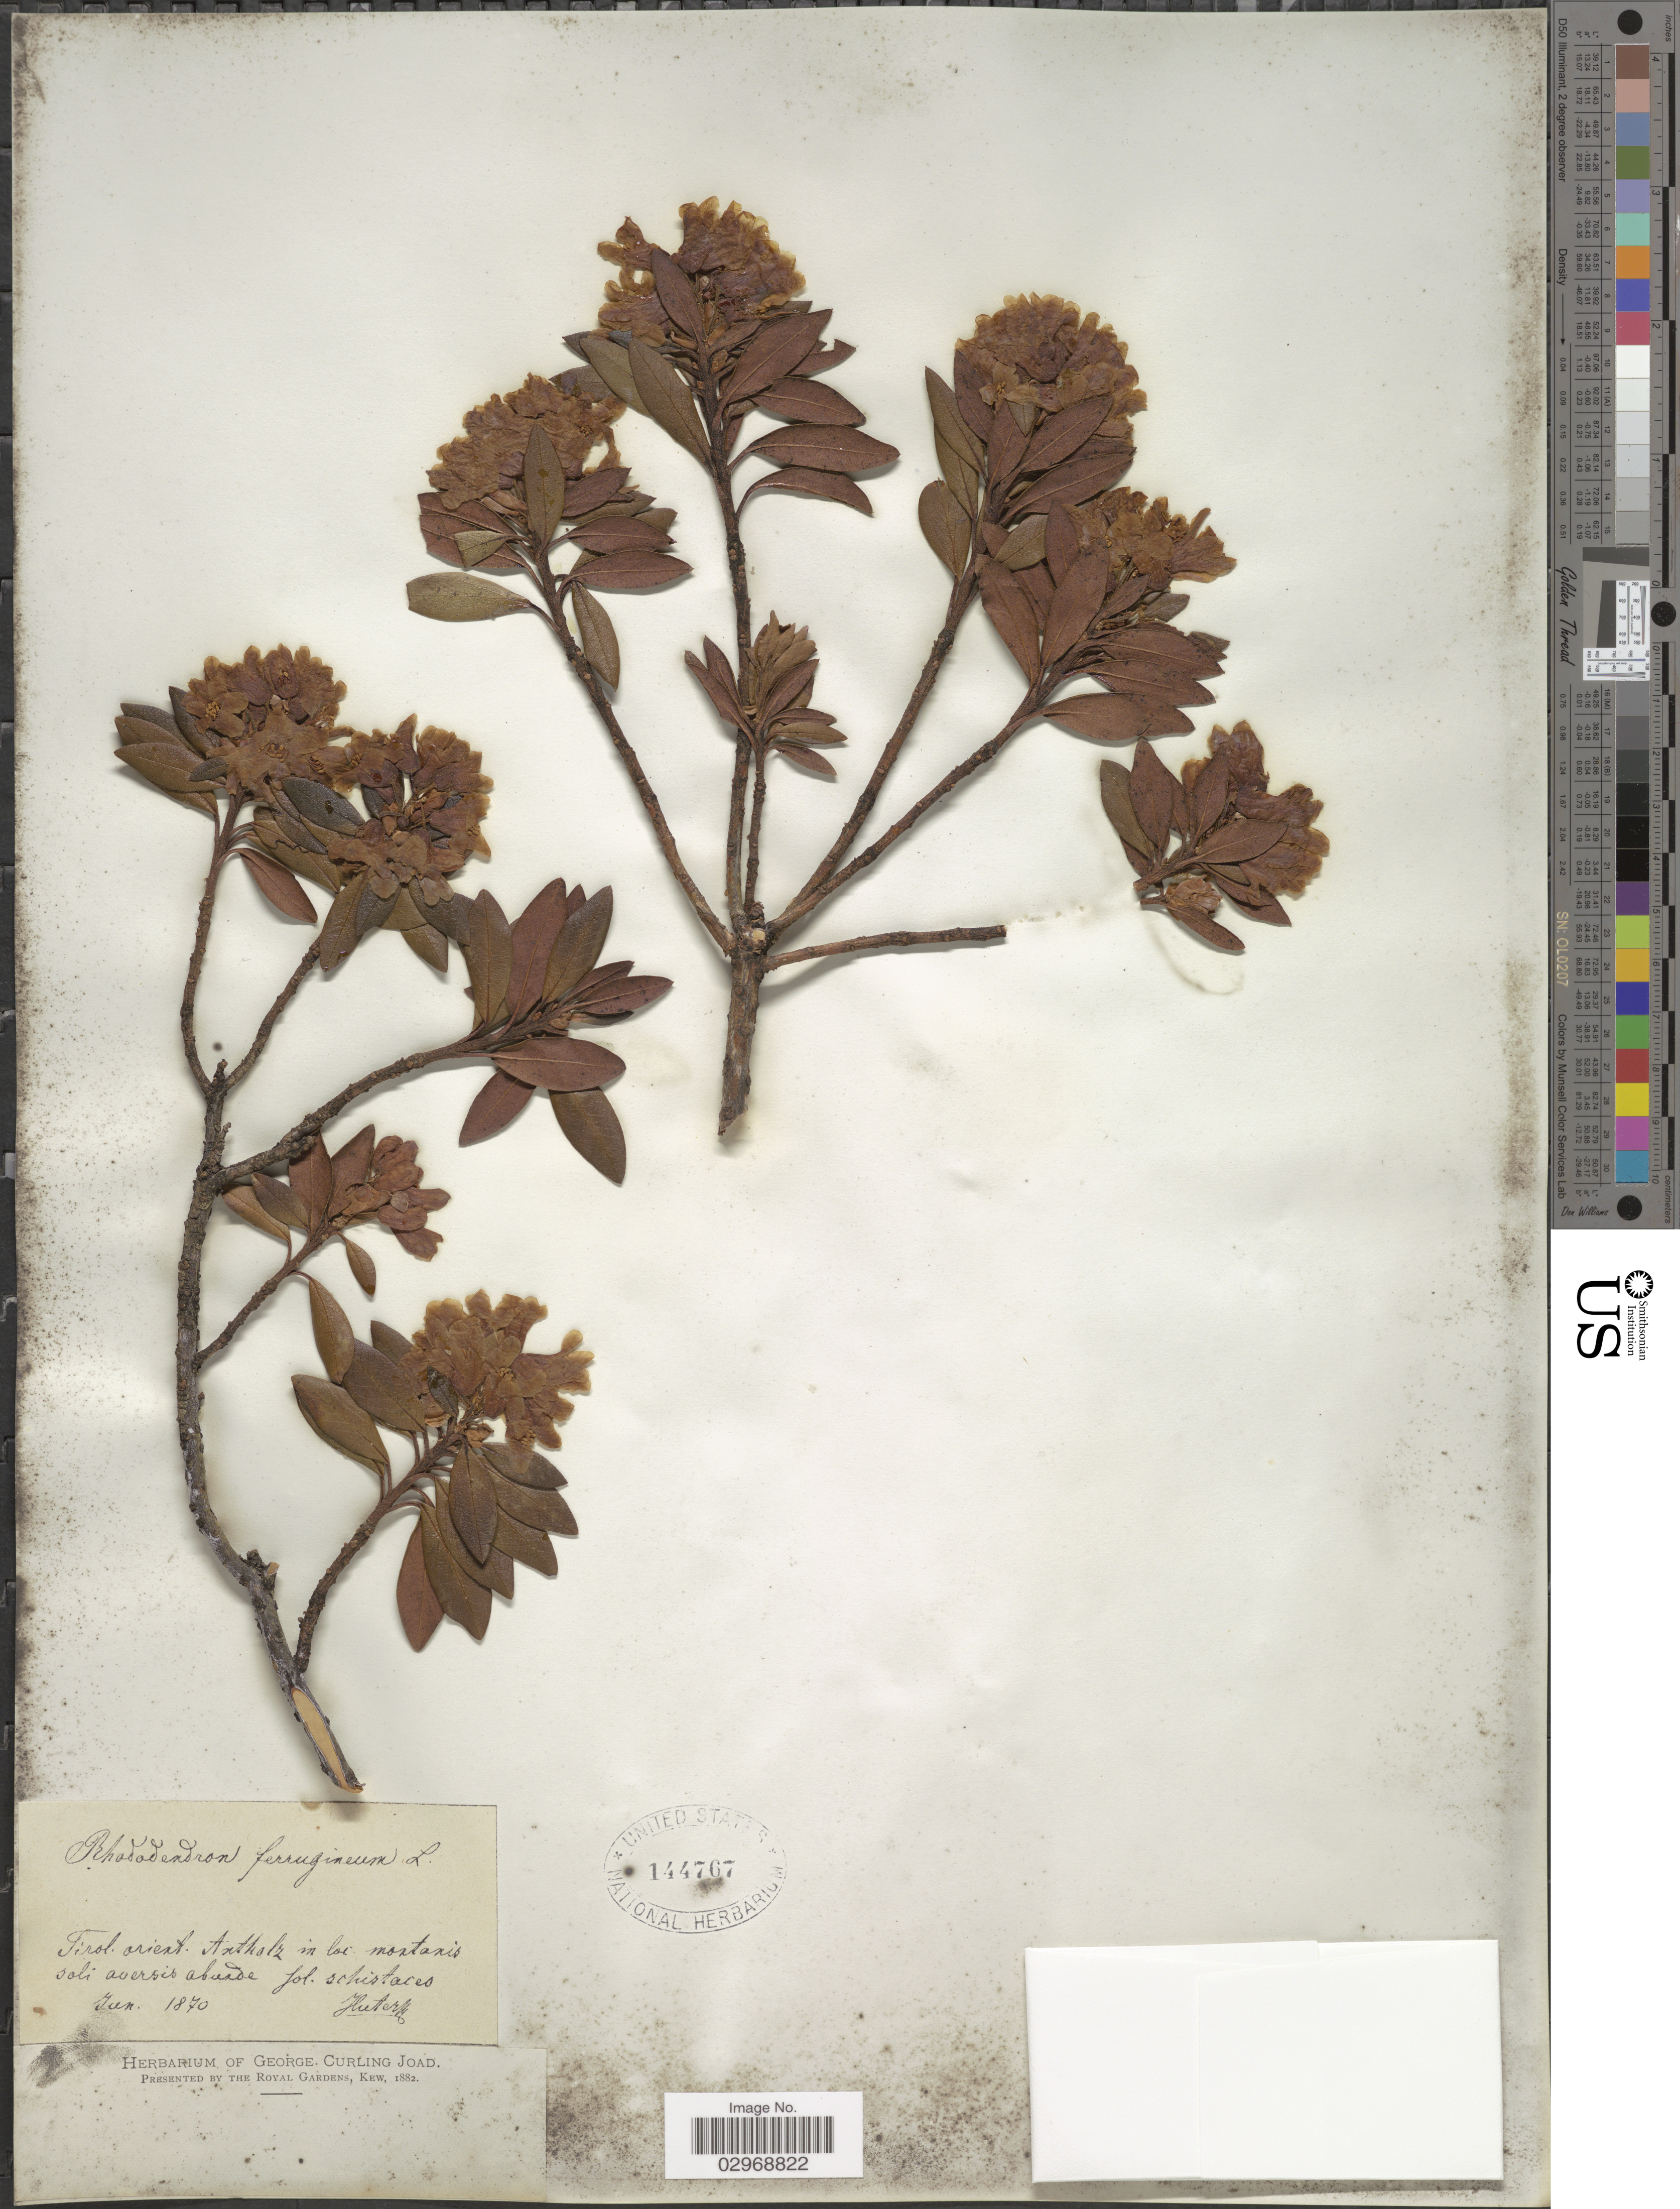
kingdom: Plantae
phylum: Tracheophyta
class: Magnoliopsida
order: Ericales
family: Ericaceae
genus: Rhododendron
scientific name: Rhododendron ferrugineum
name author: L.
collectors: -. Huter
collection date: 1870-06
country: Italy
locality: Tirol orient. Antholz in loc montanis sali aversis abunde.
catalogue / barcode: US 144767